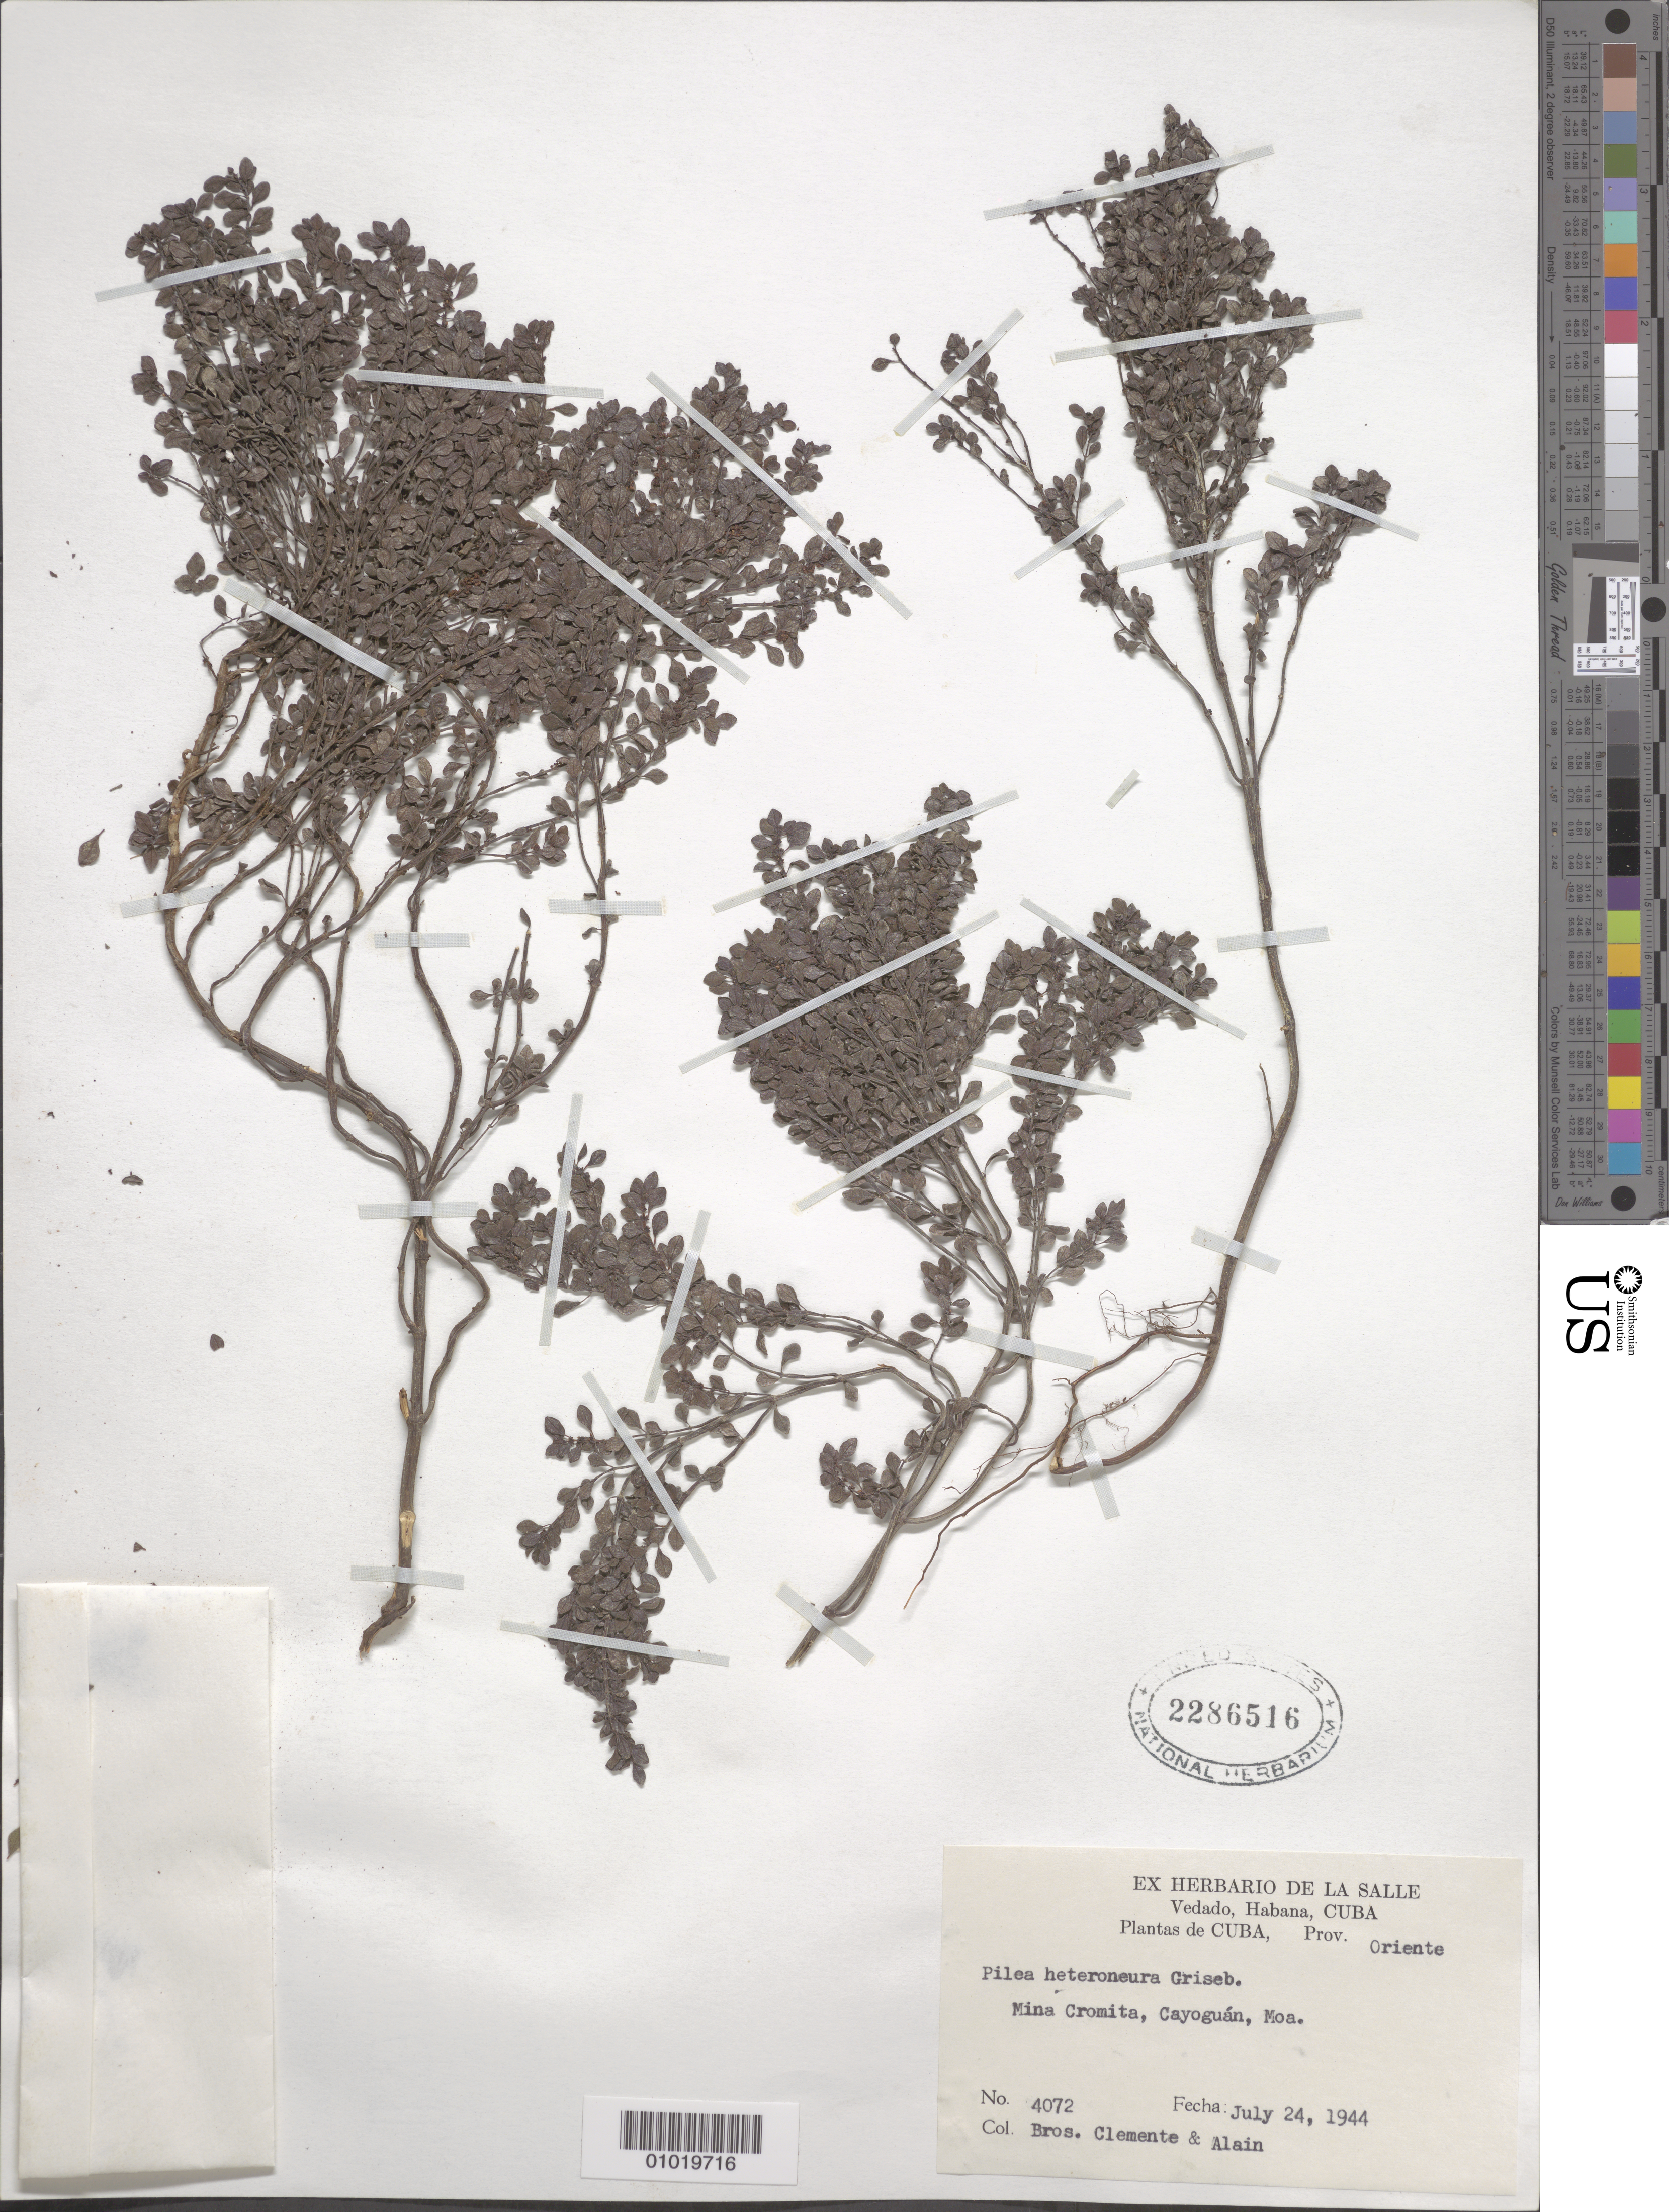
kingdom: Plantae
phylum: Tracheophyta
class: Magnoliopsida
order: Rosales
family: Urticaceae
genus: Pilea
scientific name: Pilea heteroneura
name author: Griseb.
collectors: Bro. Clemente & A. H. Liogier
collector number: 4072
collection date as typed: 24 Jul 1944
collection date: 1944-07-24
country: Cuba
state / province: Holguín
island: Cuba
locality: Mina Cromita, Cayoguan, Moa Oriente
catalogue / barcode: US 2286516